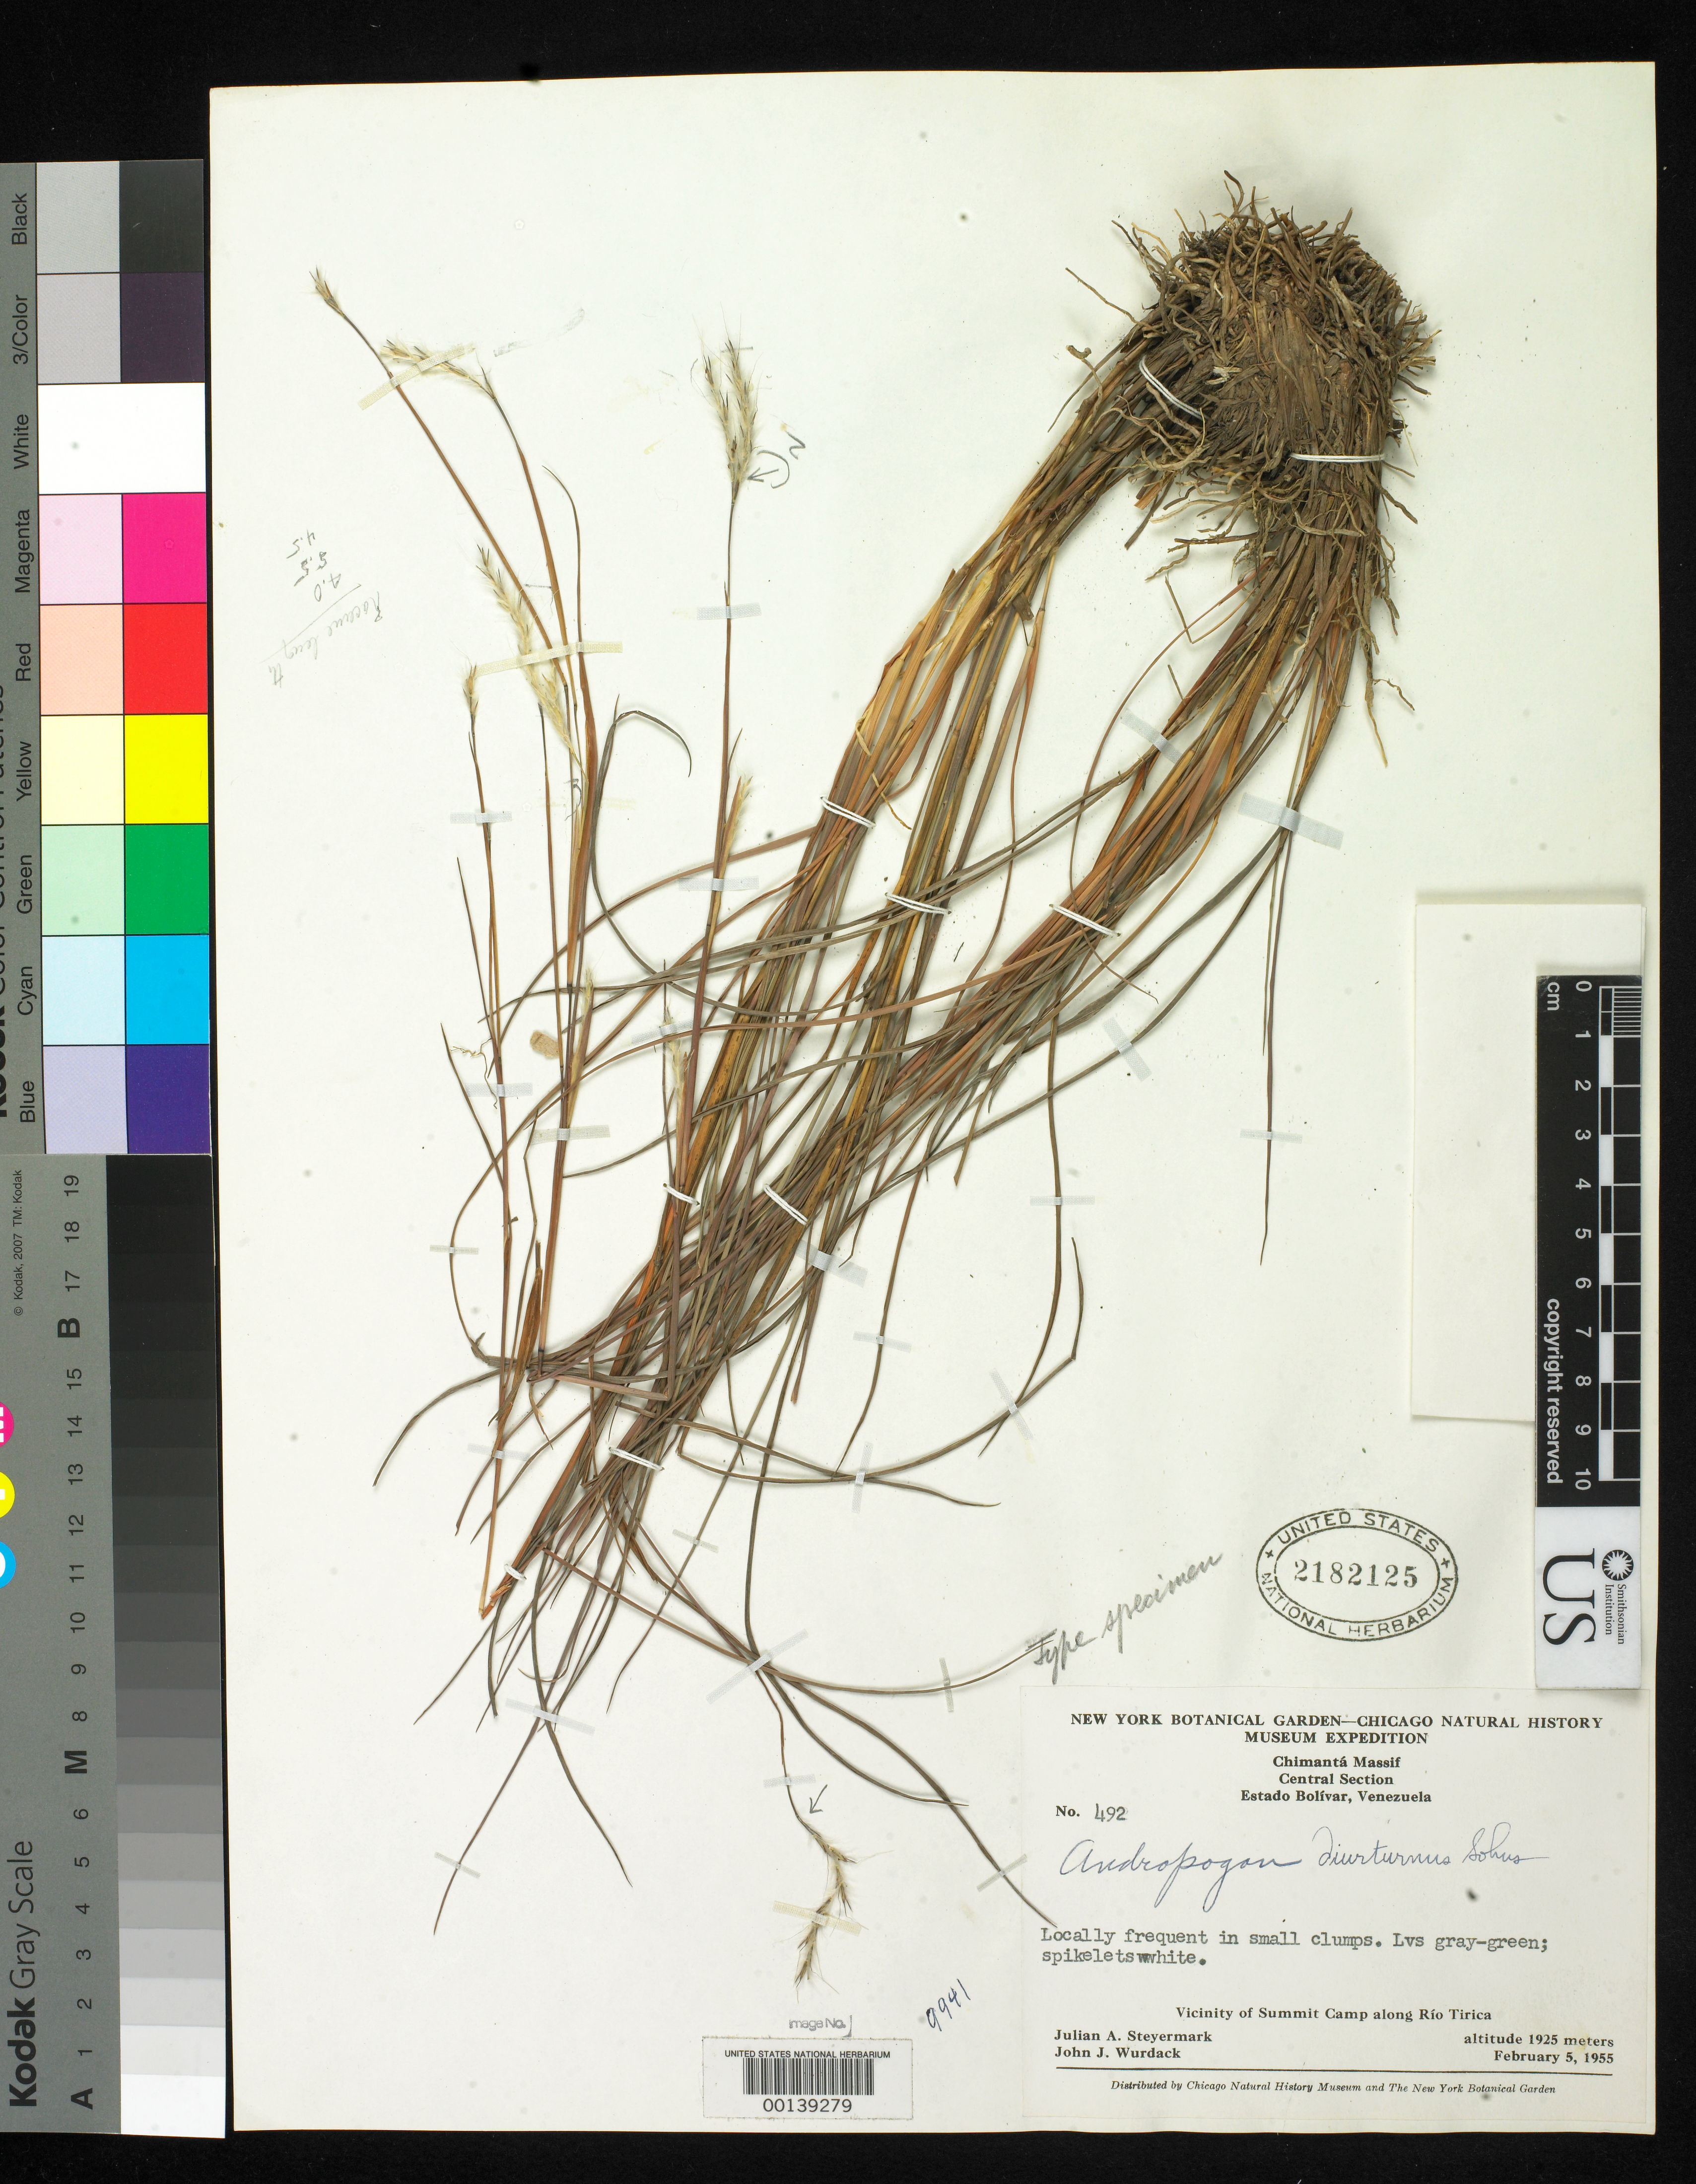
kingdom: Plantae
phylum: Tracheophyta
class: Liliopsida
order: Poales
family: Poaceae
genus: Andropogon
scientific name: Andropogon diuturnus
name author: Sohns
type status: Holotype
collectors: J. Steyermark & J. J. Wurdack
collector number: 492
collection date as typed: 05 Feb 1955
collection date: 1955-02-05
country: Venezuela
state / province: Bolivar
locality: Vicinity of summit camp along Rio Tirica, Chimanta Massif, Central section.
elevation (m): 1925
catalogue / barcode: US 2182125